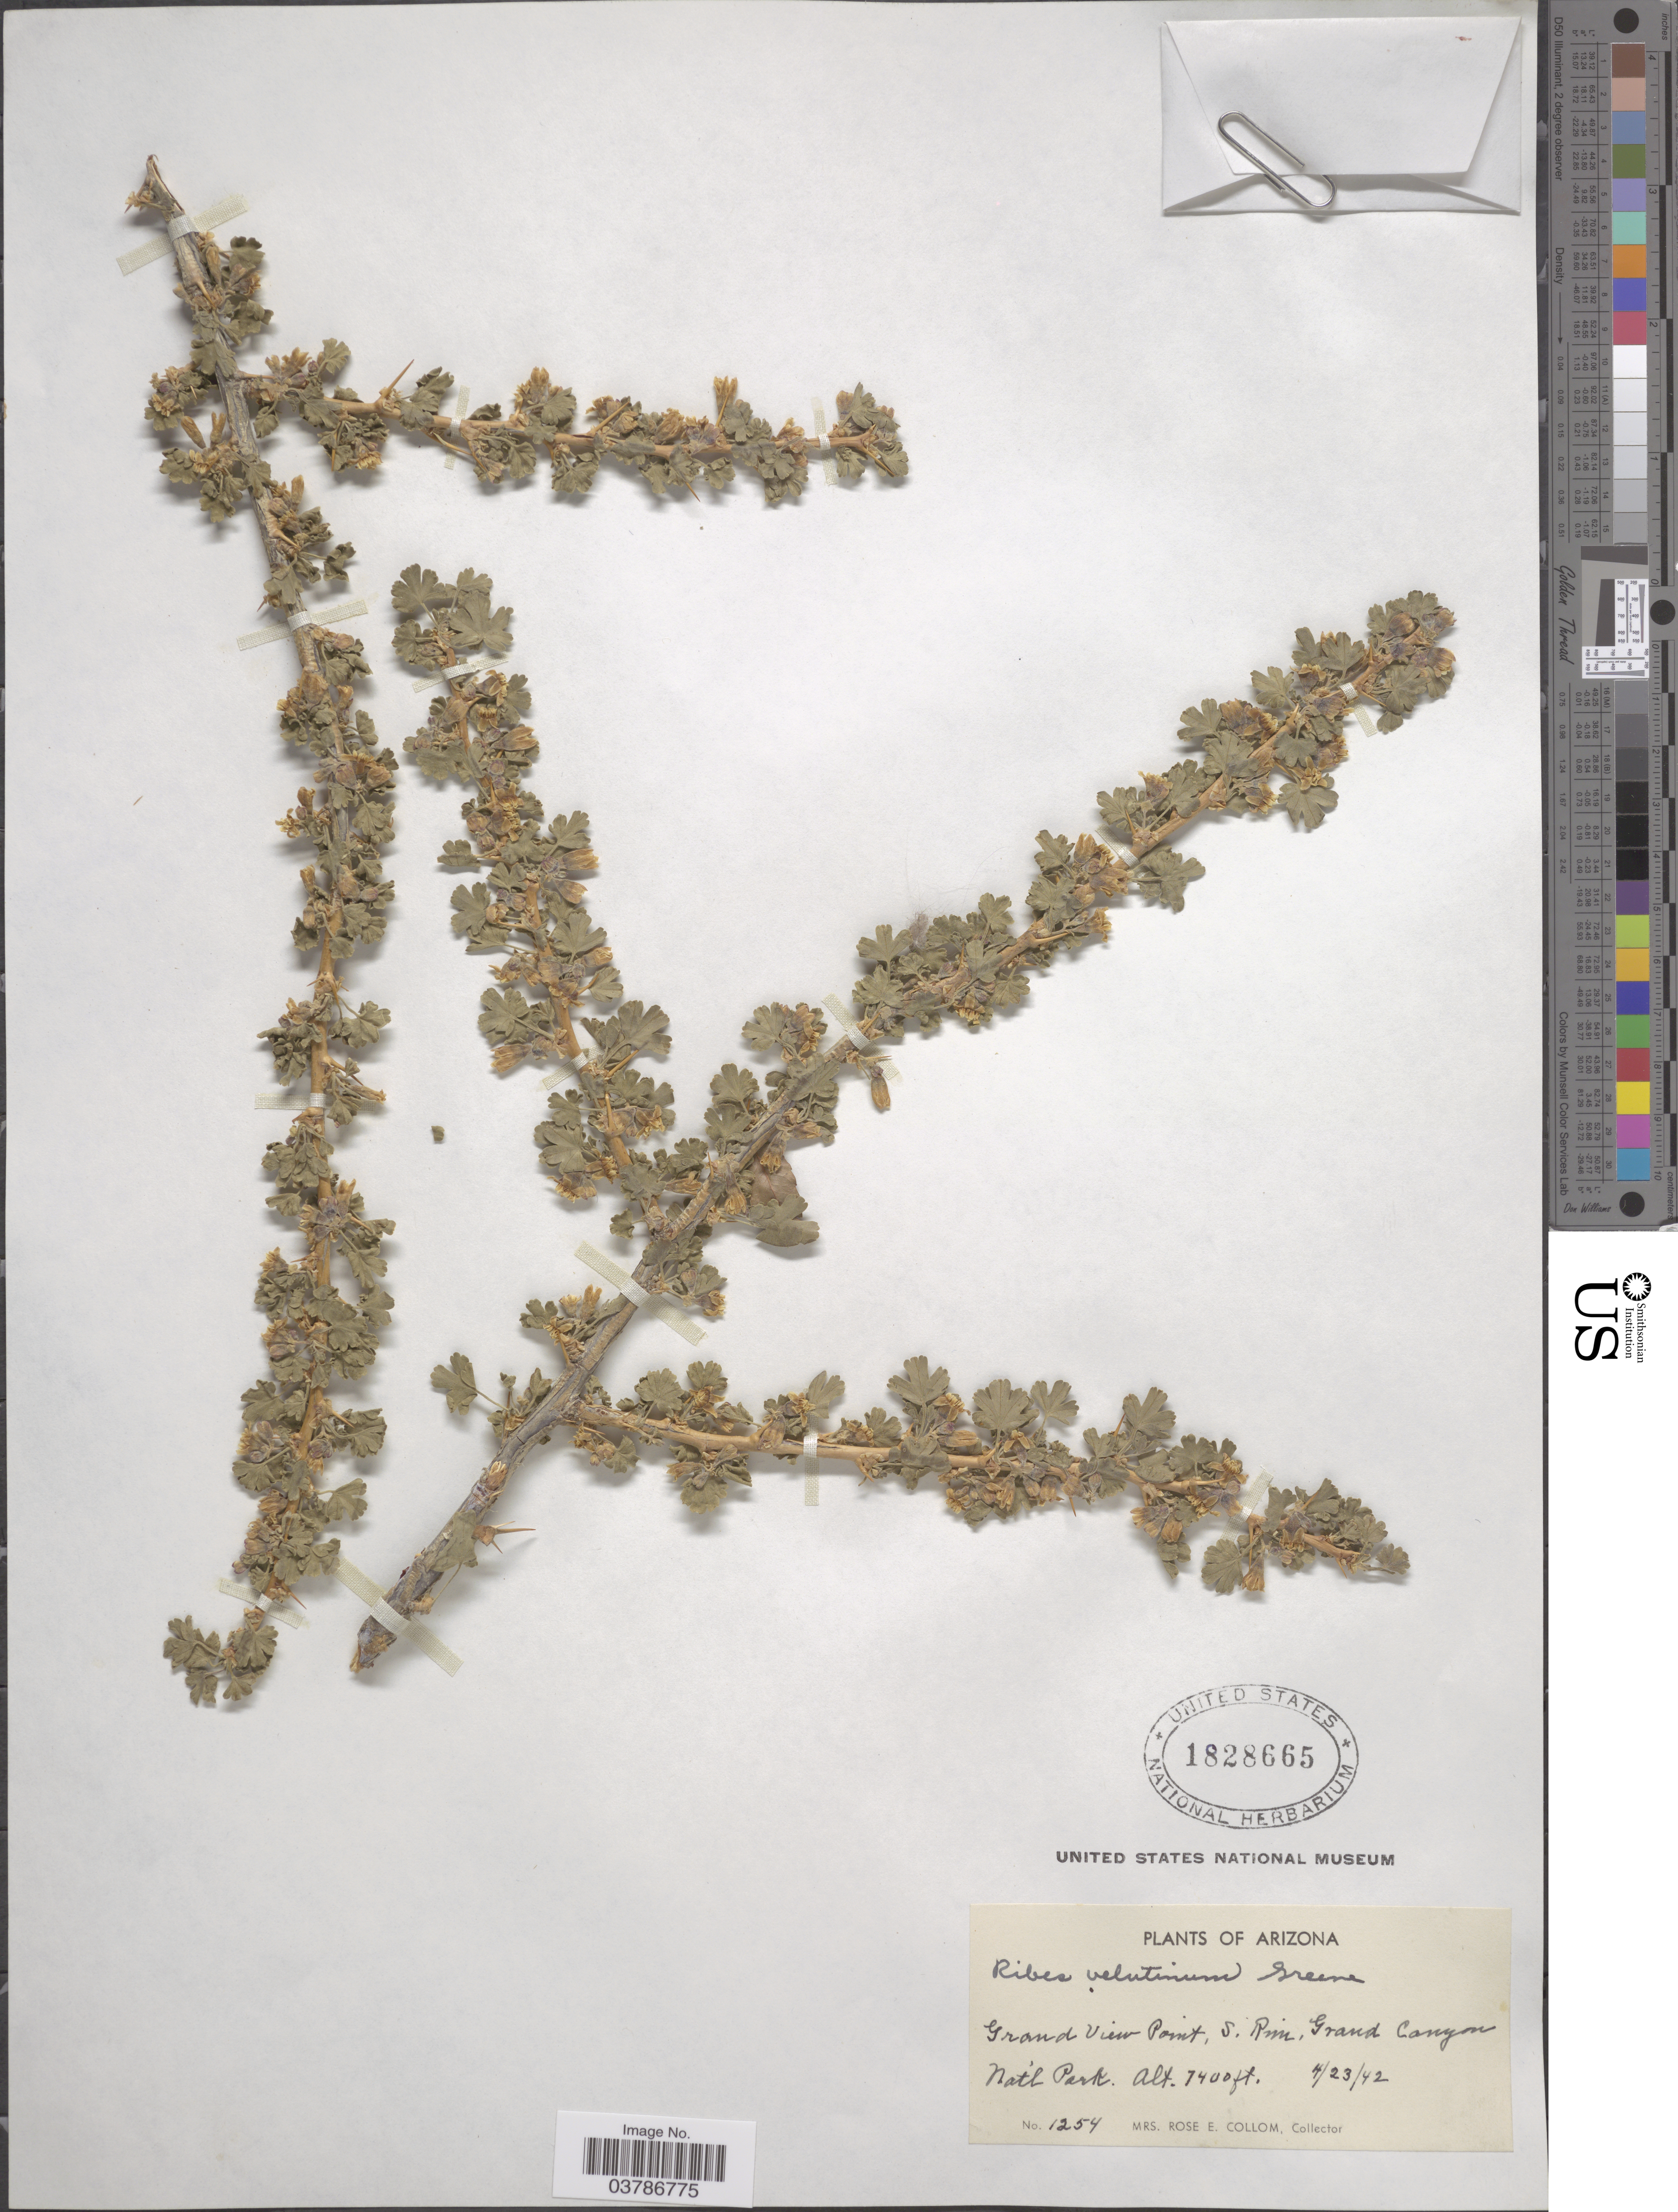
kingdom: Plantae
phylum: Tracheophyta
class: Magnoliopsida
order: Saxifragales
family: Grossulariaceae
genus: Ribes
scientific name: Ribes velutinum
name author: Greene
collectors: R. E. Collom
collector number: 1254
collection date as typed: Transcribed d/m/y: 23/4/42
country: United States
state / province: Arizona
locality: Grand View Point, S. Rim, Grand Canyon Natl Park.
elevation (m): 2256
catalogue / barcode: US 1828665